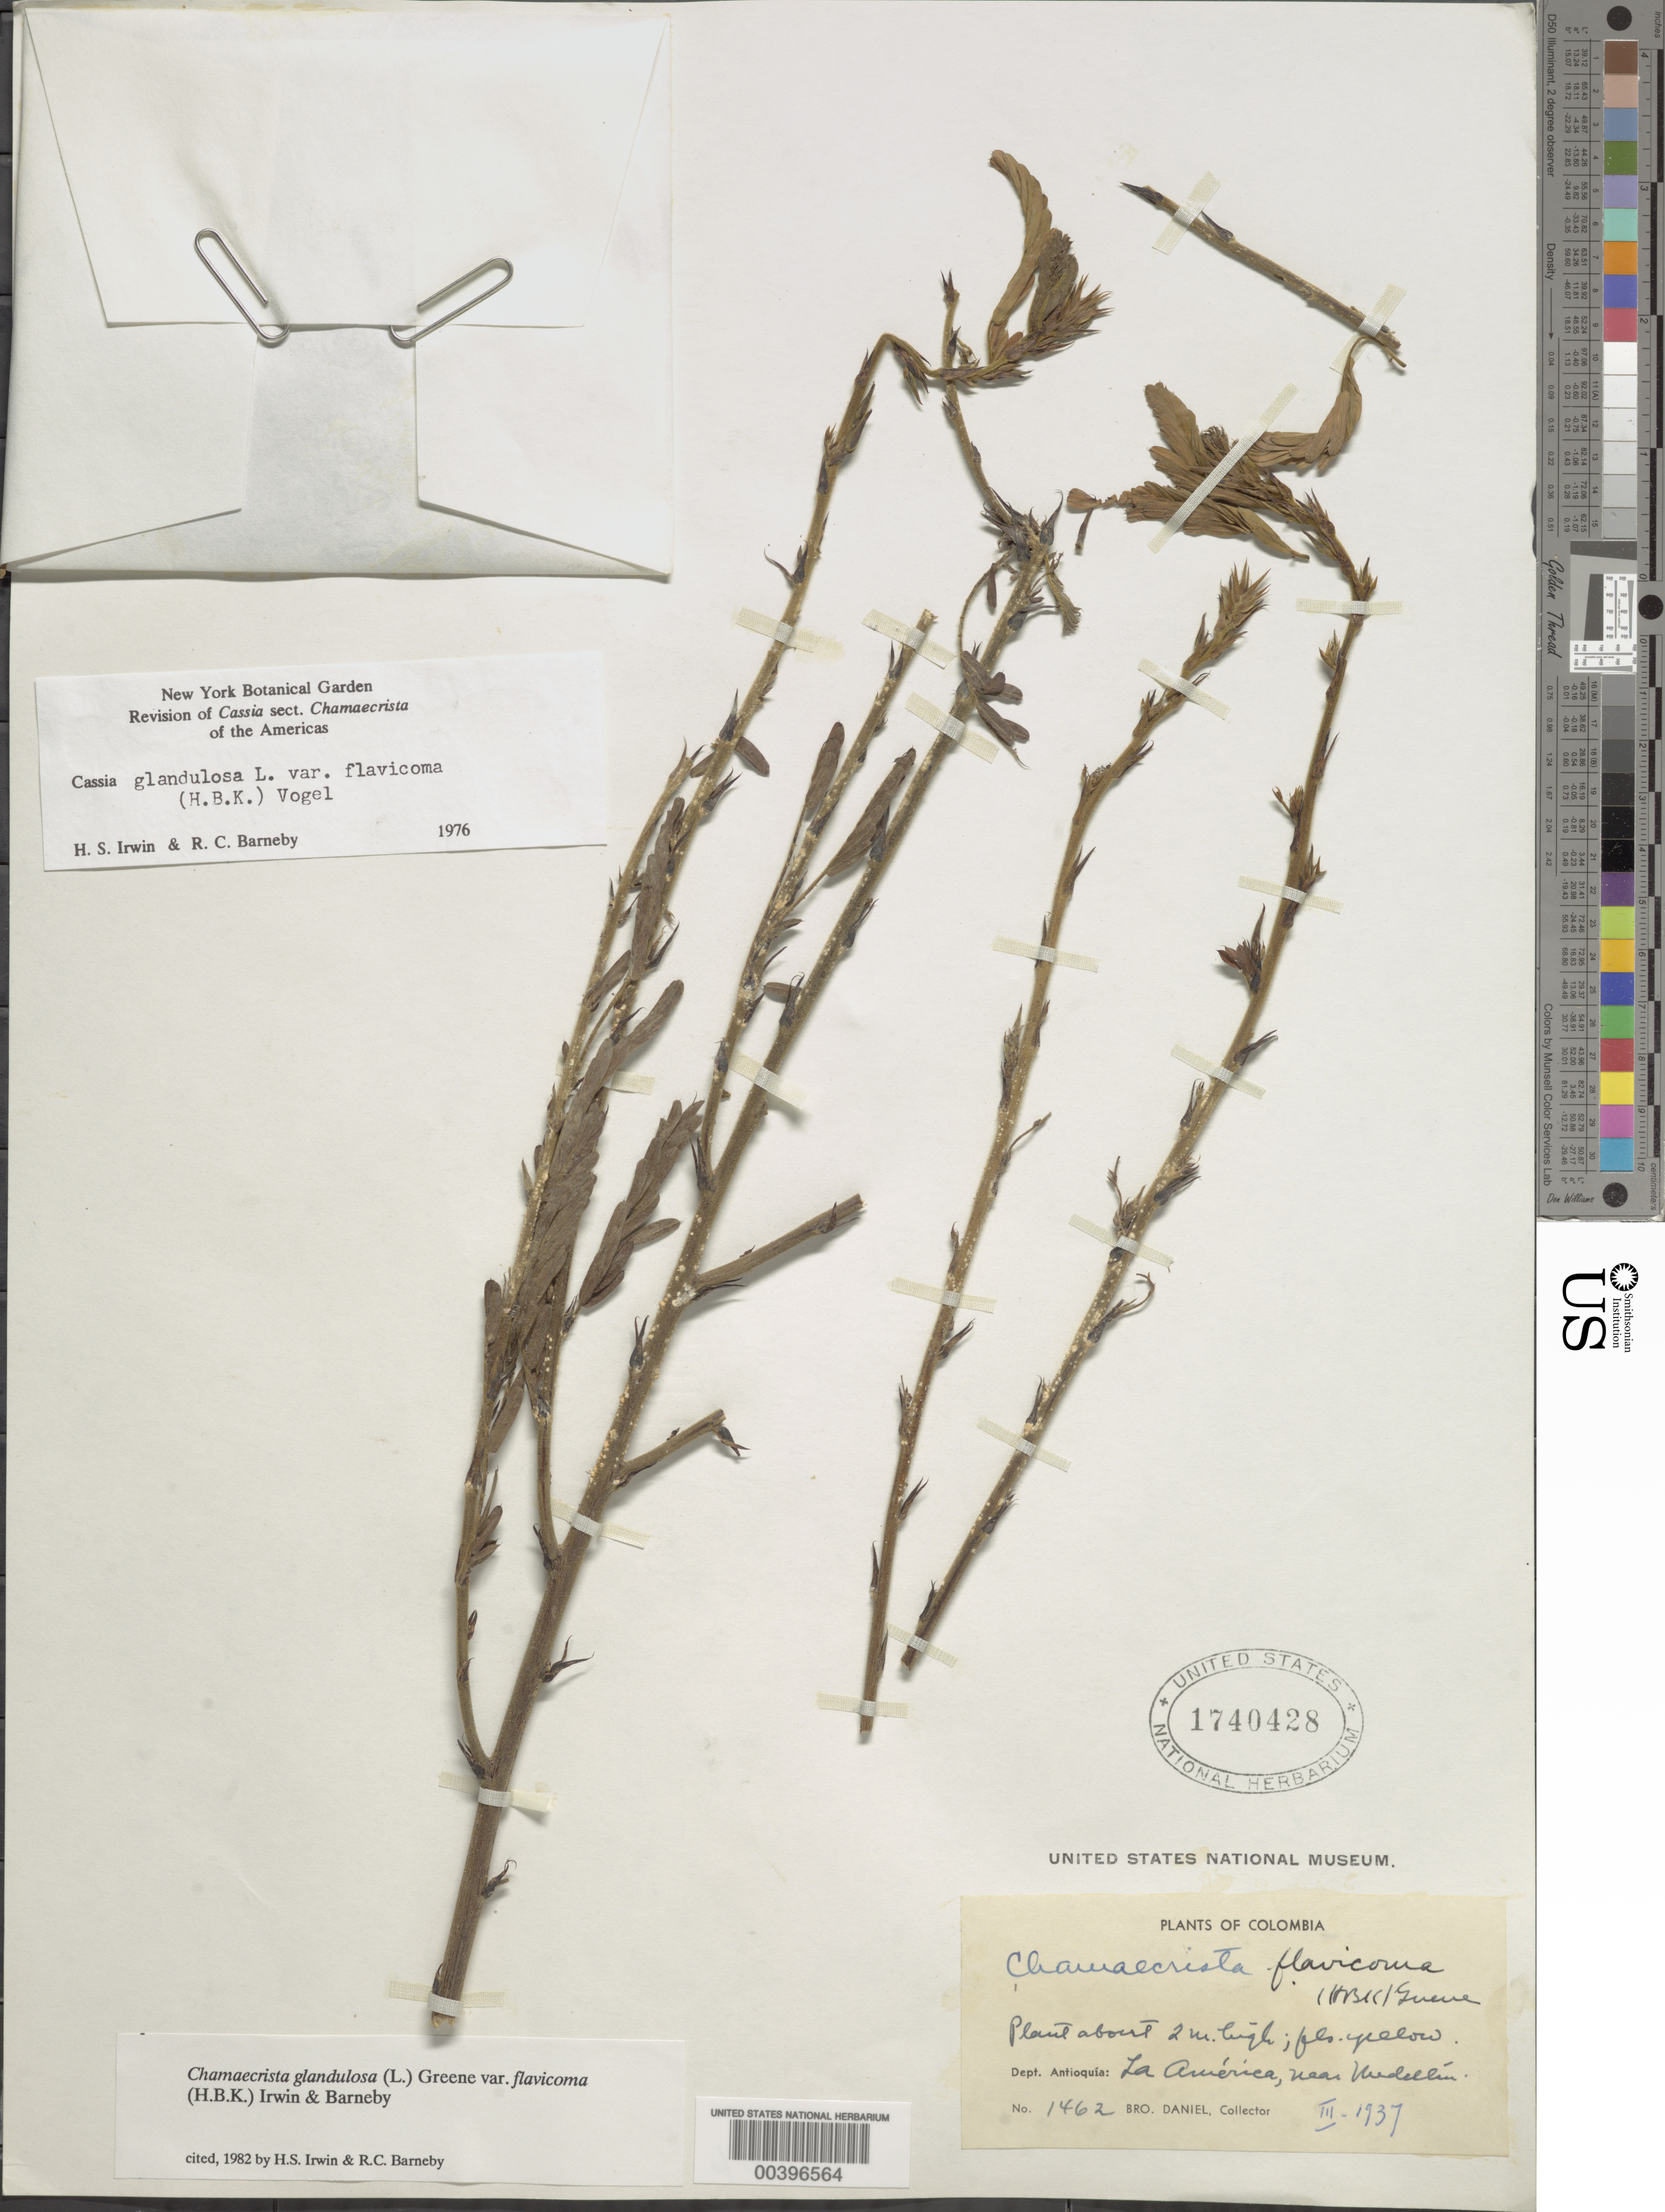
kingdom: Plantae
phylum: Tracheophyta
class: Magnoliopsida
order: Fabales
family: Fabaceae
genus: Chamaecrista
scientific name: Chamaecrista glandulosa var. flavicoma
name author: (Kunth) H.S. Irwin & Barneby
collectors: Bro. Daniel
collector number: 1462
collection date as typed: Mar 1937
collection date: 1937-03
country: Colombia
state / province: Antioquia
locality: La America, near Medellin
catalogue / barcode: US 1740428